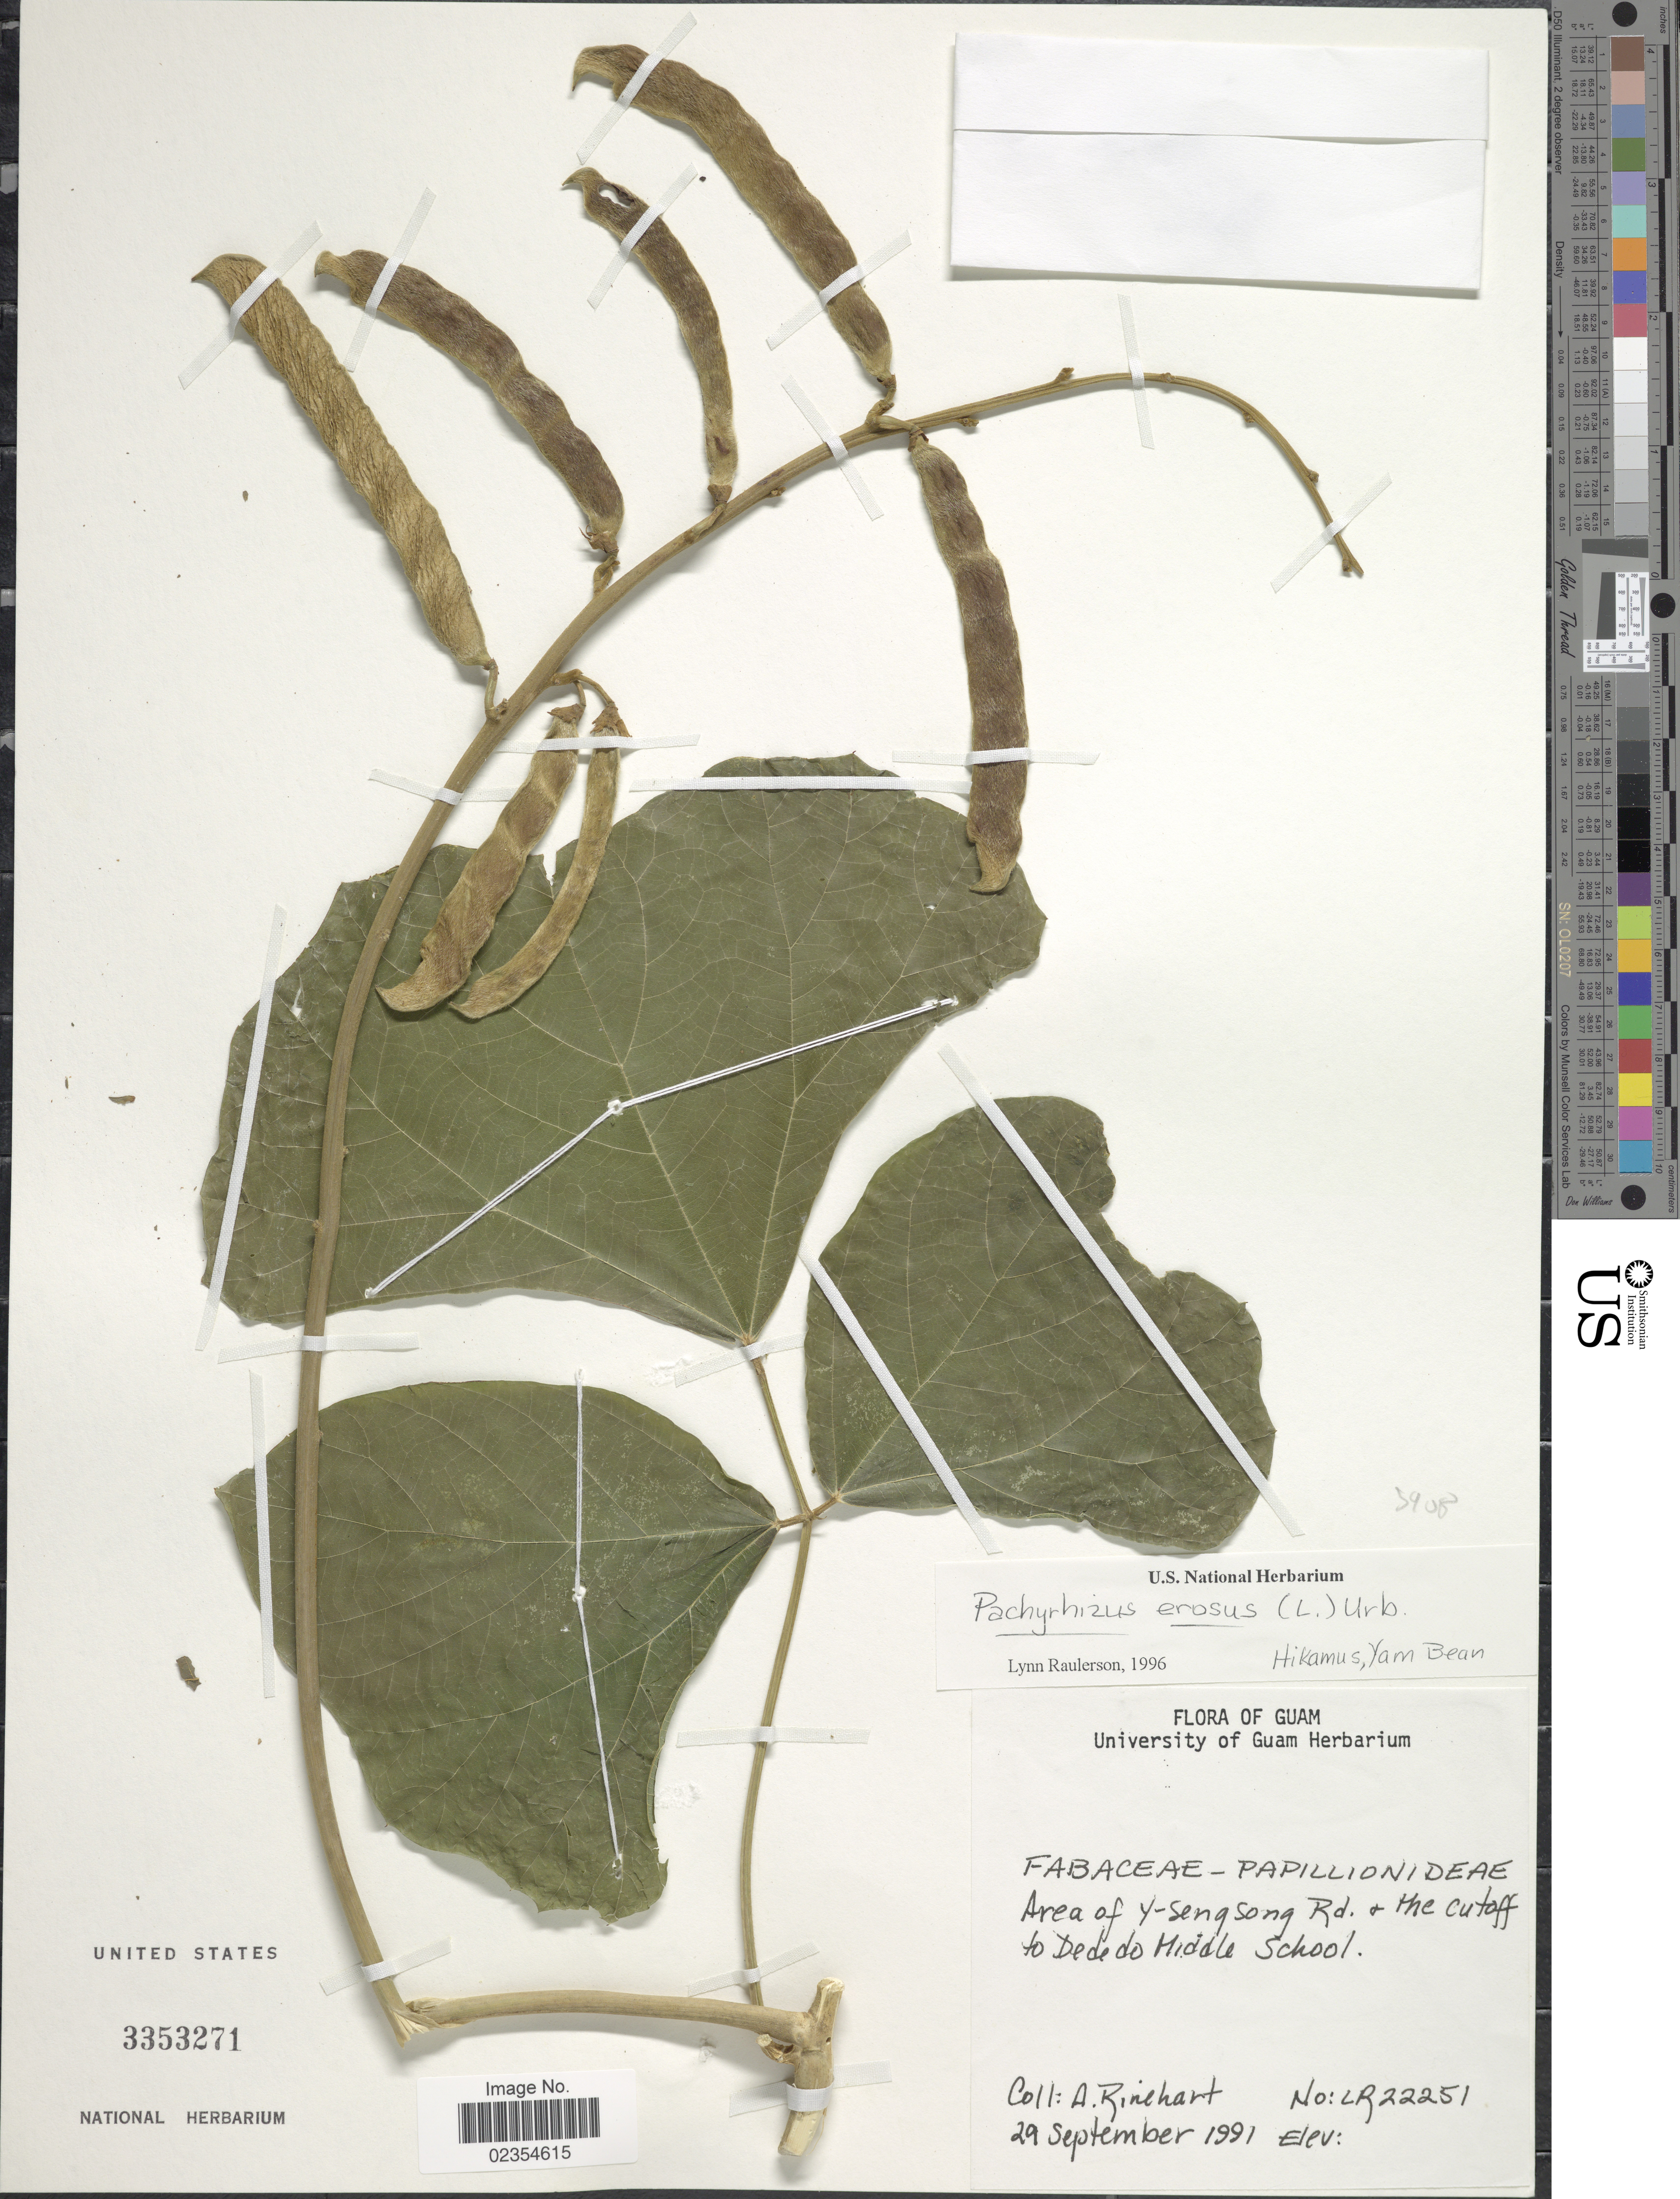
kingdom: Plantae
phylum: Tracheophyta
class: Magnoliopsida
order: Fabales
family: Fabaceae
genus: Pachyrhizus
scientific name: Pachyrhizus erosus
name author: (L.) Urb.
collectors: A. Rinehart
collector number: LR22251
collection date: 1991-09-29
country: Guam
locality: Area of Y-Sengsong Rd & the cutoff to Dededo Middle School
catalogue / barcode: US 3353271